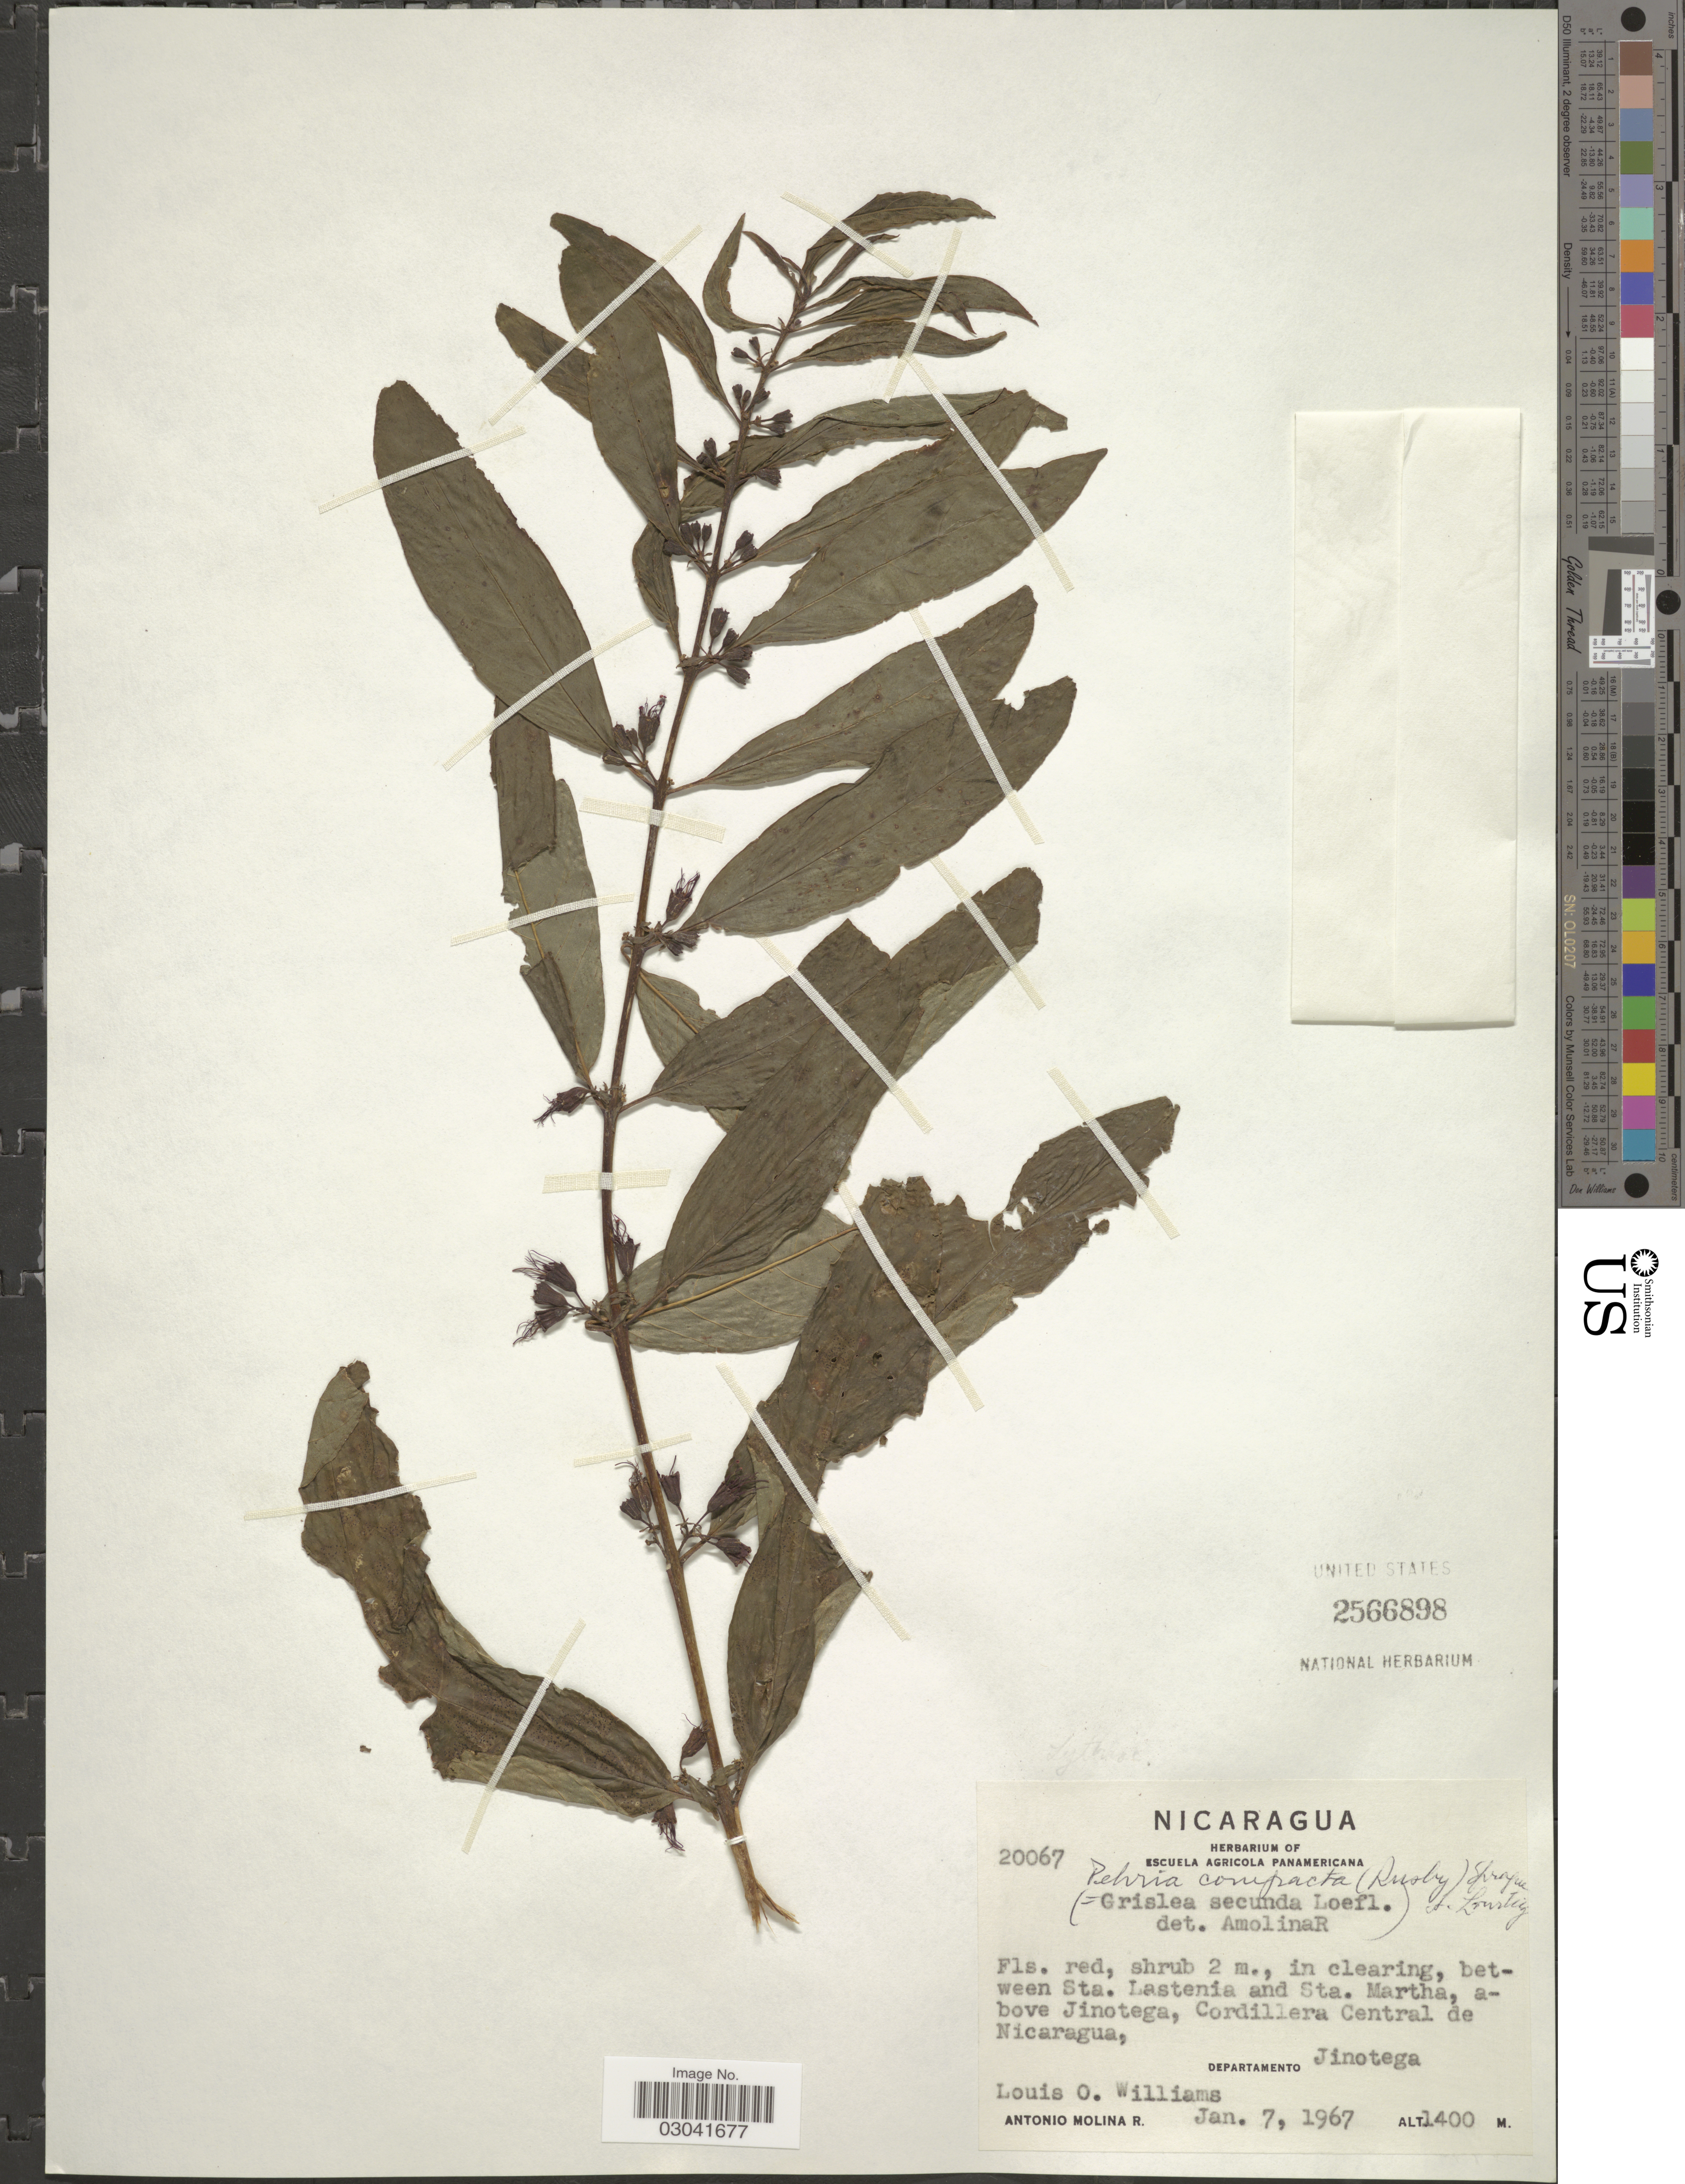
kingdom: Plantae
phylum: Tracheophyta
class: Magnoliopsida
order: Myrtales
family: Lythraceae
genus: Pehria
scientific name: Pehria compacta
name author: Sprague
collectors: L. O. Williams & A. Molina R.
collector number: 20067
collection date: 1967-01-07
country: Nicaragua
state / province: Jinotega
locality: Between Sta. Lastenia and Sta. Martha, above Jinotega, Cordillera Central de Nicaragua, Departamento Jinotega.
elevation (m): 1400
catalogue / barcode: US 2566898